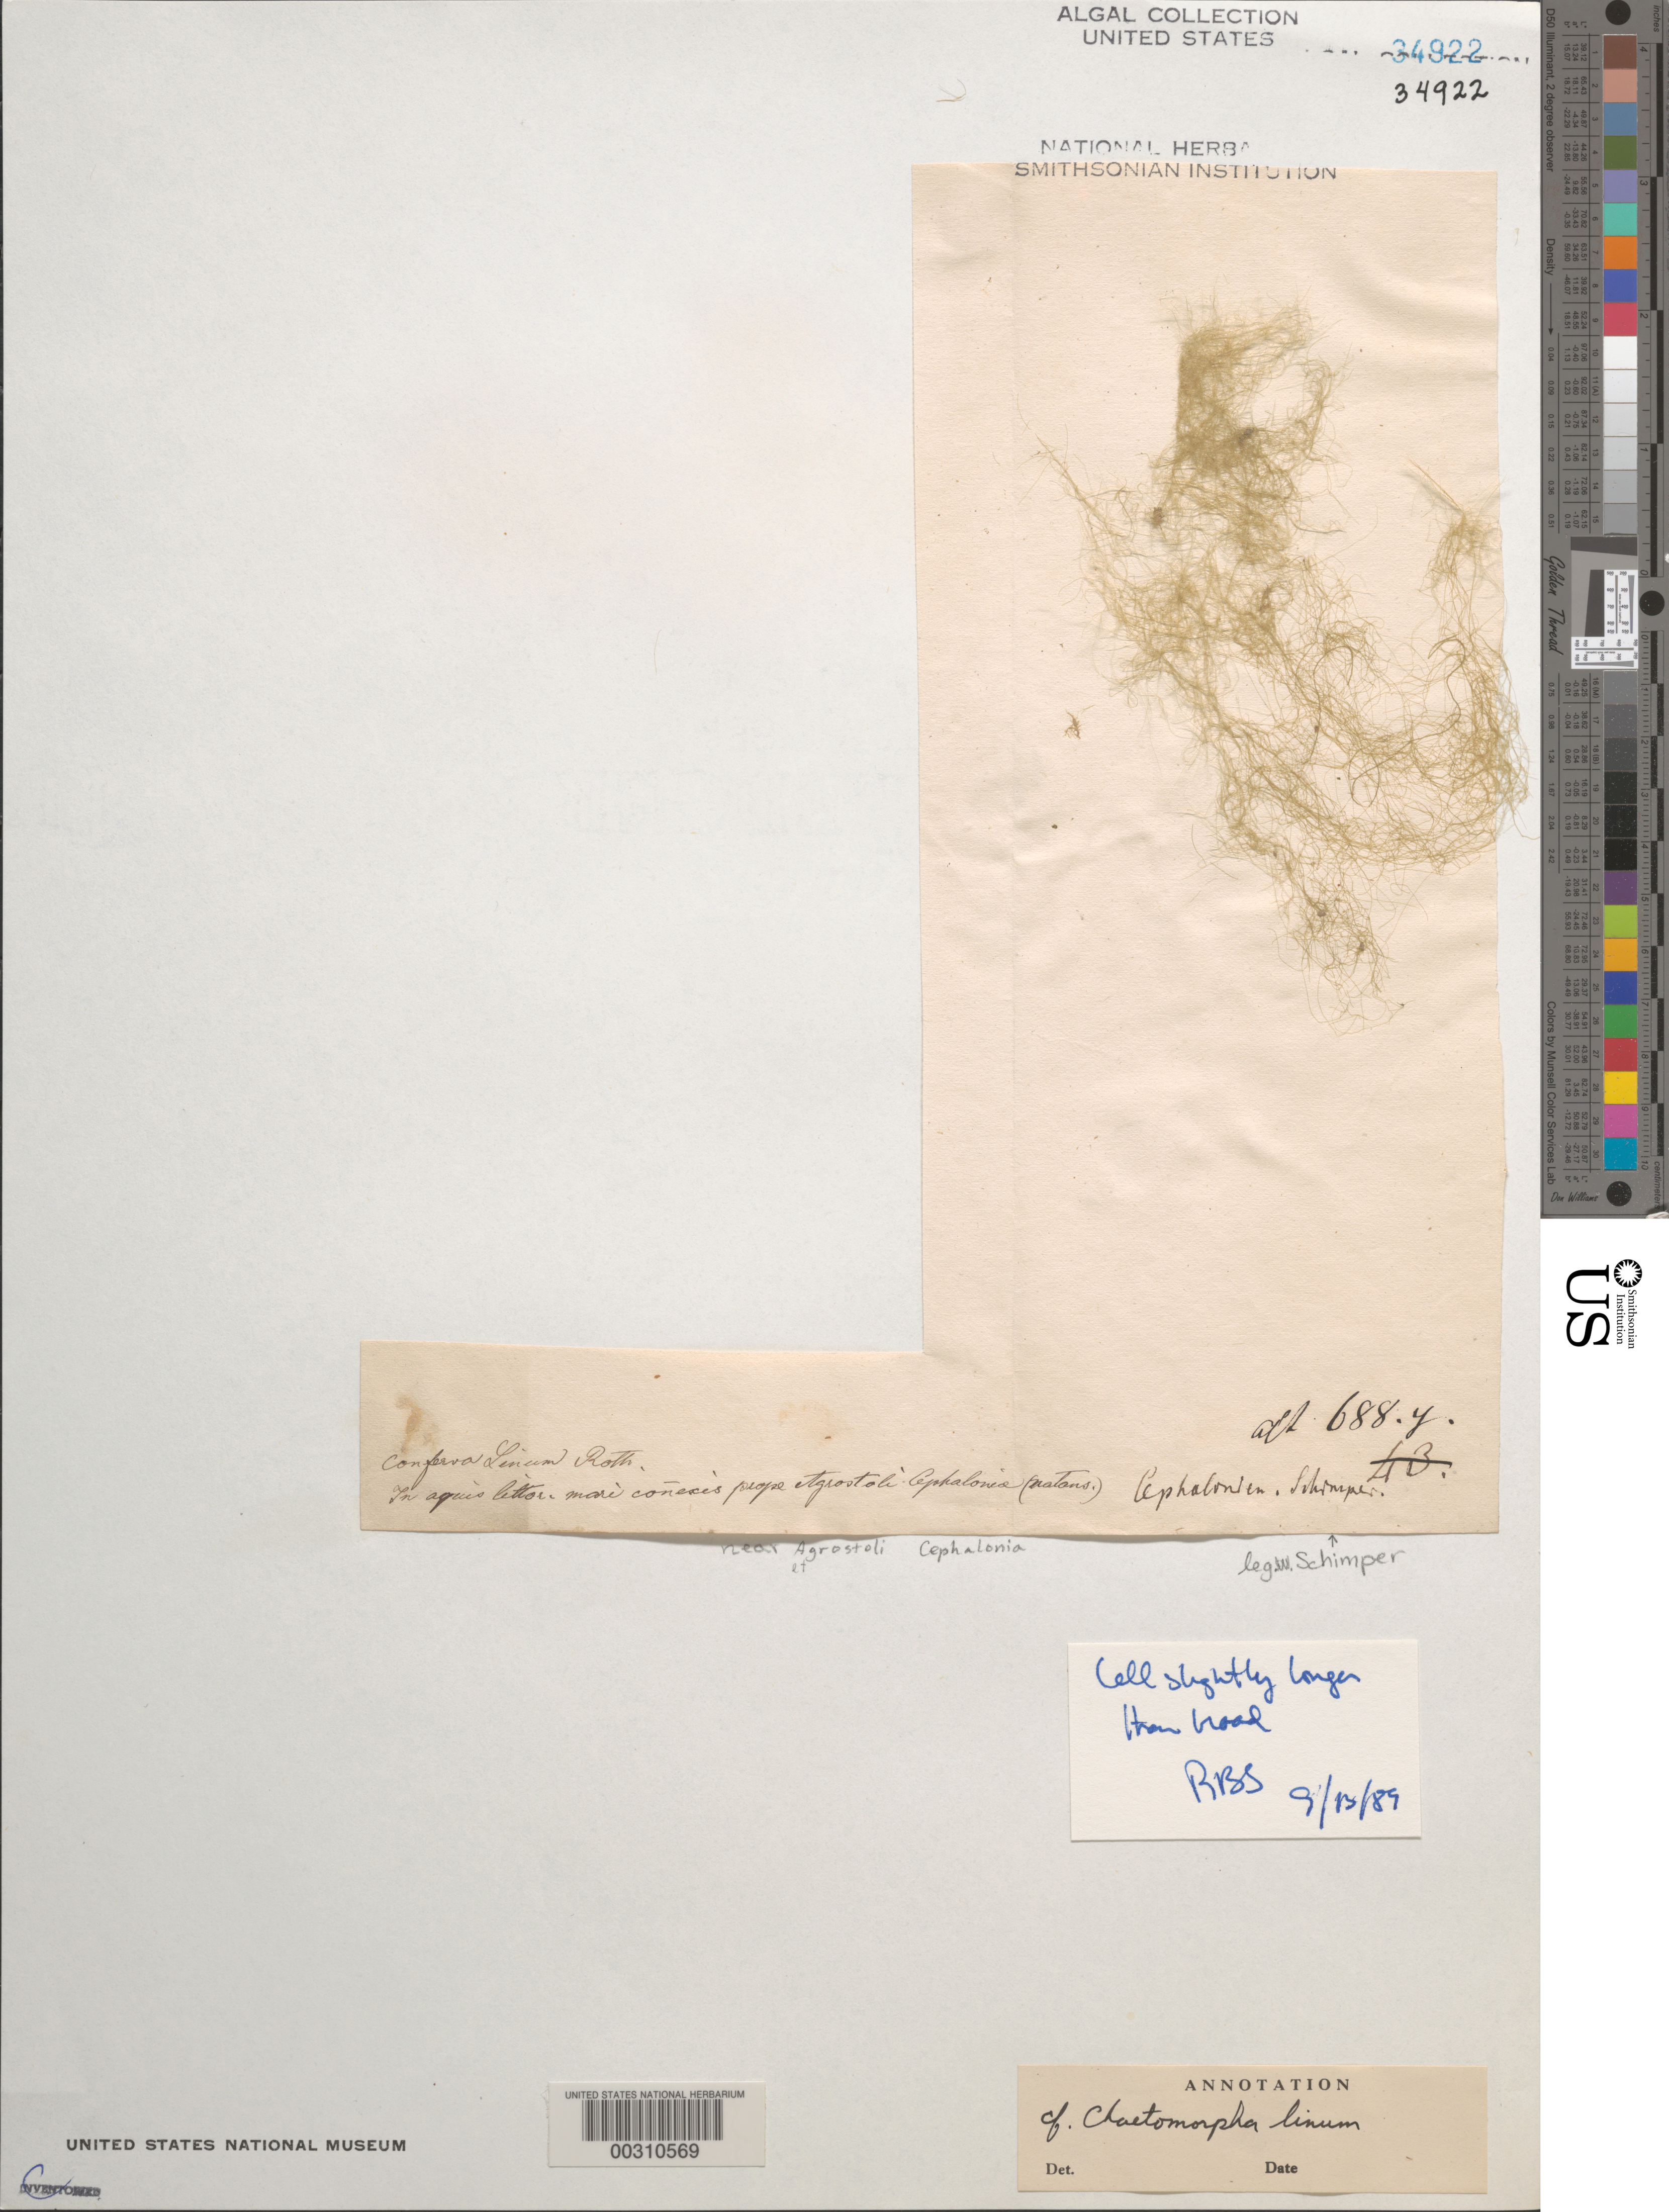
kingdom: Plantae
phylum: Chlorophyta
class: Ulvophyceae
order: Cladophorales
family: Cladophoraceae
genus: Chaetomorpha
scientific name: Chaetomorpha linum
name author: (O.F. Muell.) Kütz.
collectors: W. Schimper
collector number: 688y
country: Greece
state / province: Ionian Islands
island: Kefalonia (Cephalonia)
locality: Near Argostoli (Agrostolion)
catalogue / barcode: US 34922